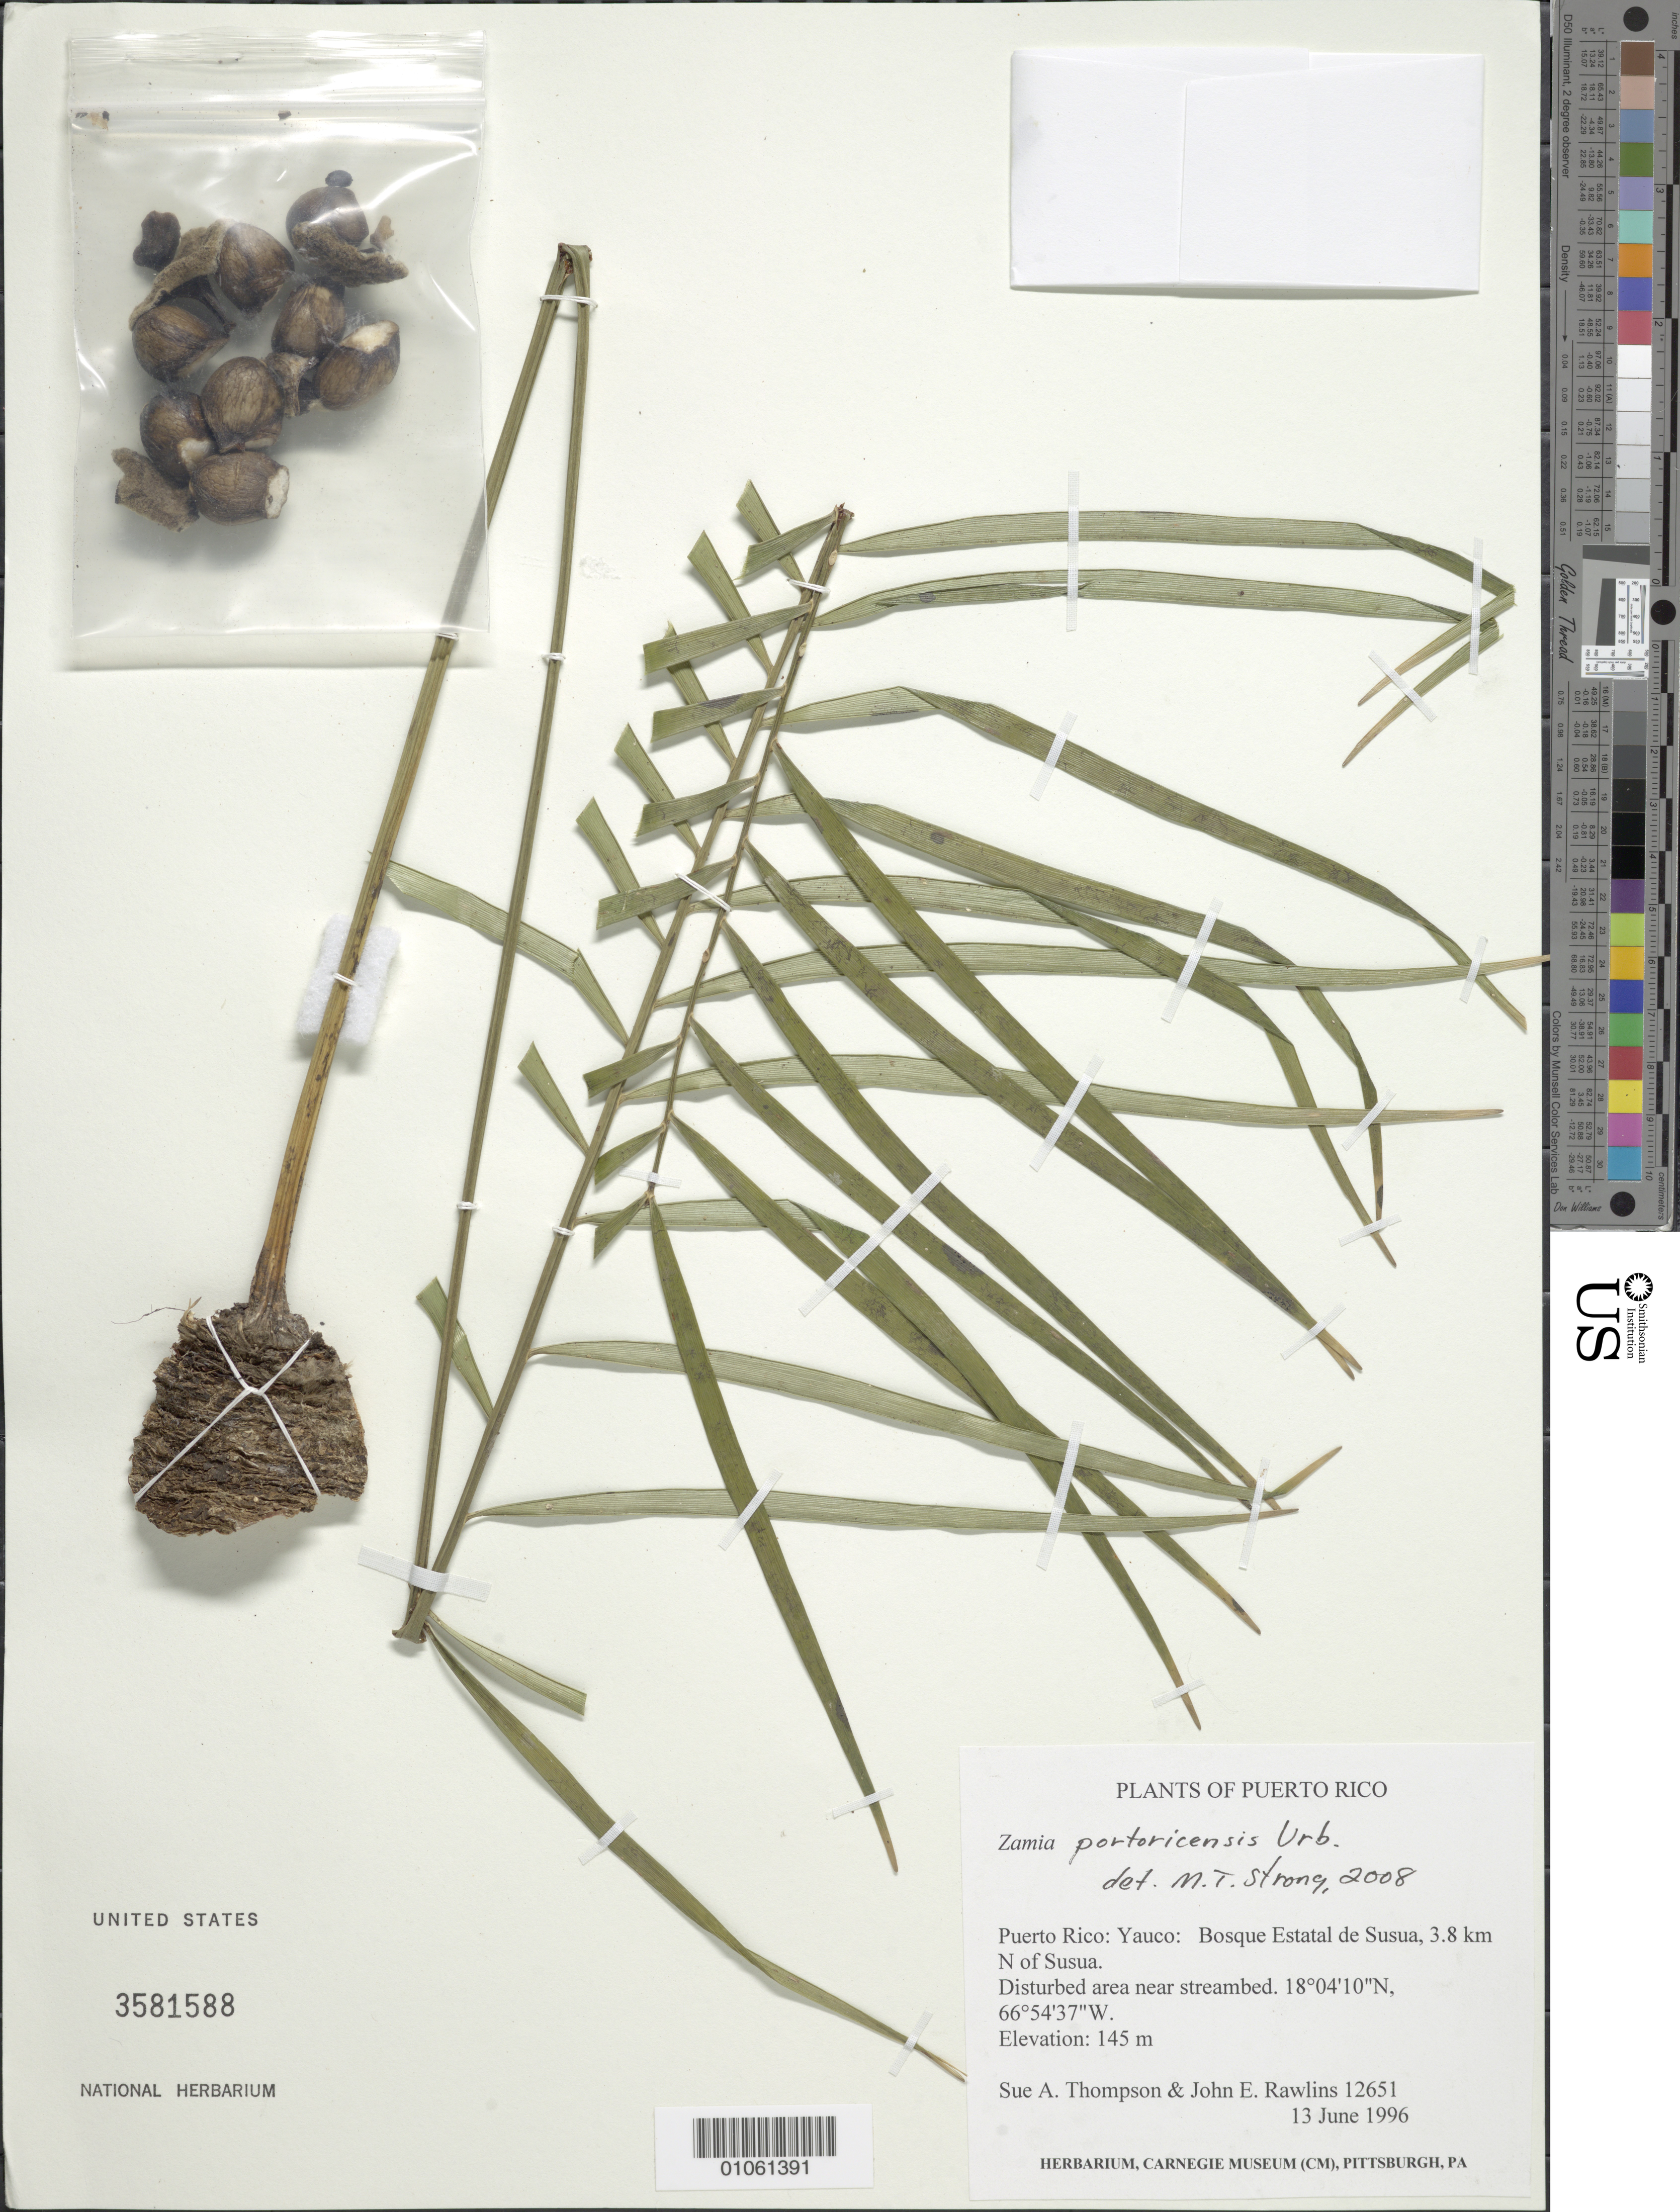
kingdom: Plantae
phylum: Tracheophyta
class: Cycadopsida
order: Cycadales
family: Zamiaceae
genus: Zamia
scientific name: Zamia portoricensis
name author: Urb.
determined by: Strong, M. T., (US), Smithsonian Institution - National Museum of Natural History (UNITED STATES)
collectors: S. A. Thompson & J. Rawlins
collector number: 12651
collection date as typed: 13 Jun 1996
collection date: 1996-06-13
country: Puerto Rico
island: Puerto Rico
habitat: Disturbed area near streambed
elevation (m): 145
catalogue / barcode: US 3581588